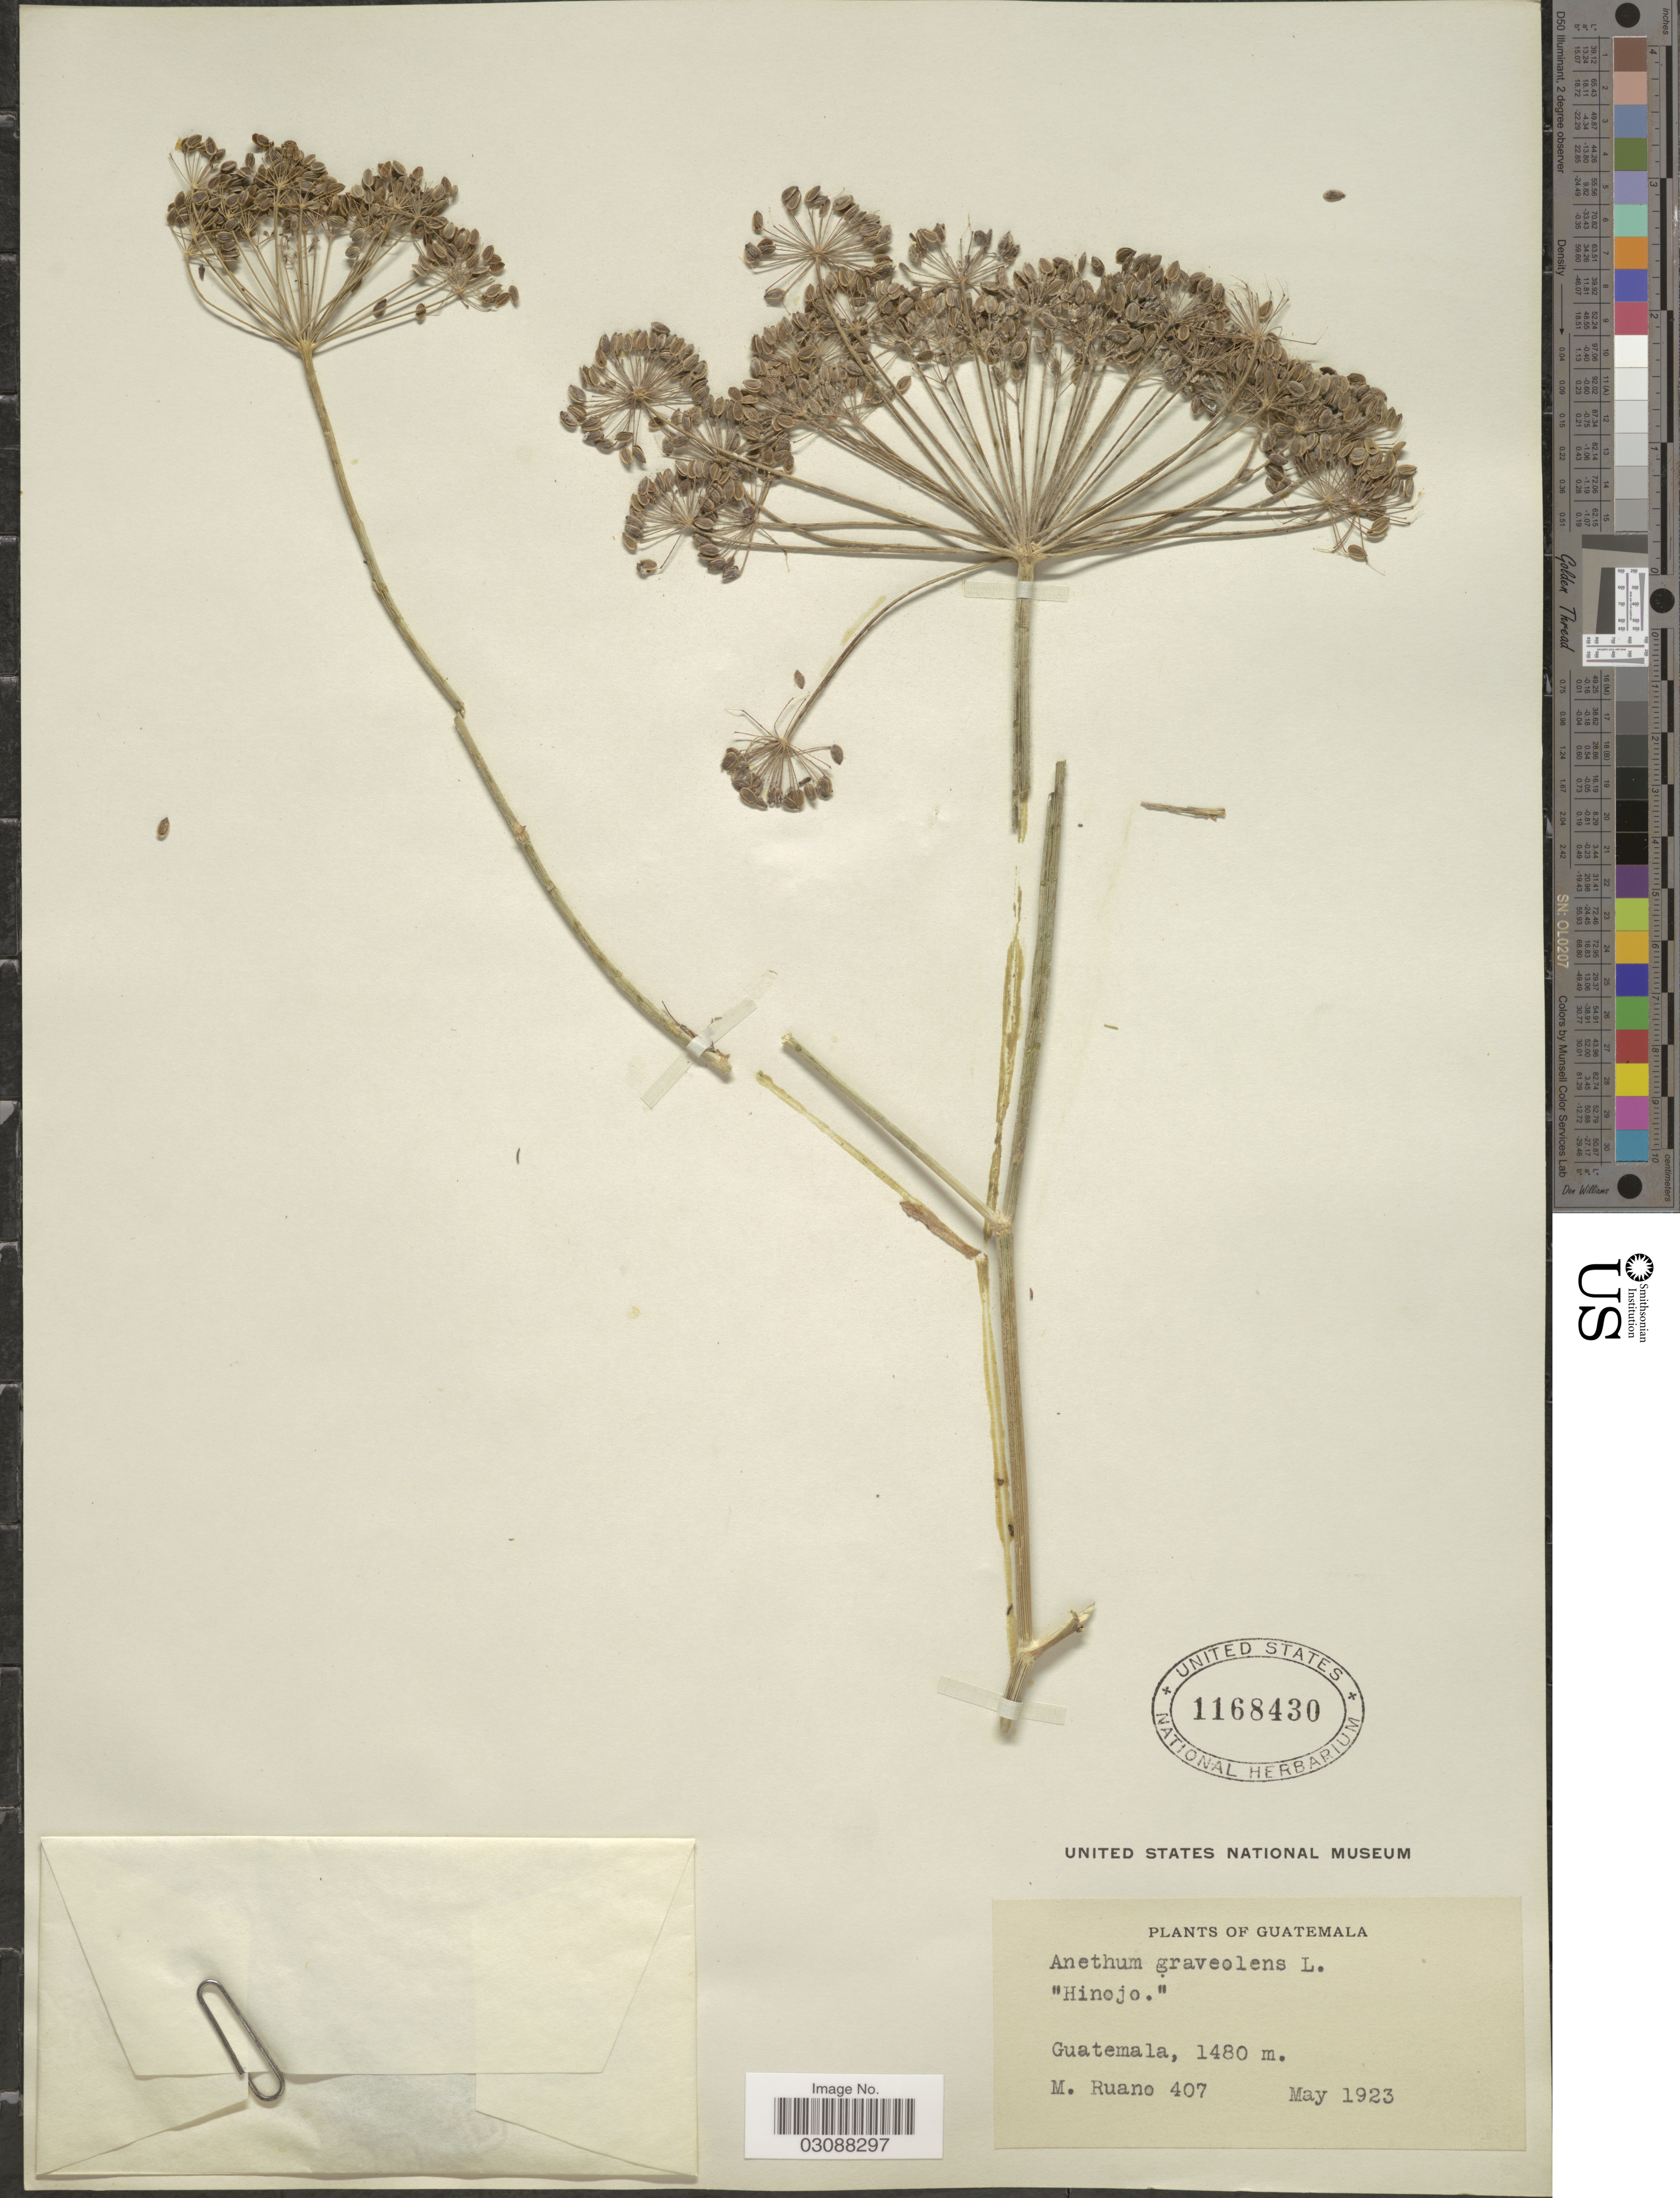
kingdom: Plantae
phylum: Tracheophyta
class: Magnoliopsida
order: Apiales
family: Apiaceae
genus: Anethum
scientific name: Anethum graveolens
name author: L.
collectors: M. Ruano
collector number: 407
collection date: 1923-05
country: Guatemala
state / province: Guatemala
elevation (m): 1480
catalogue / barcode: US 1168430